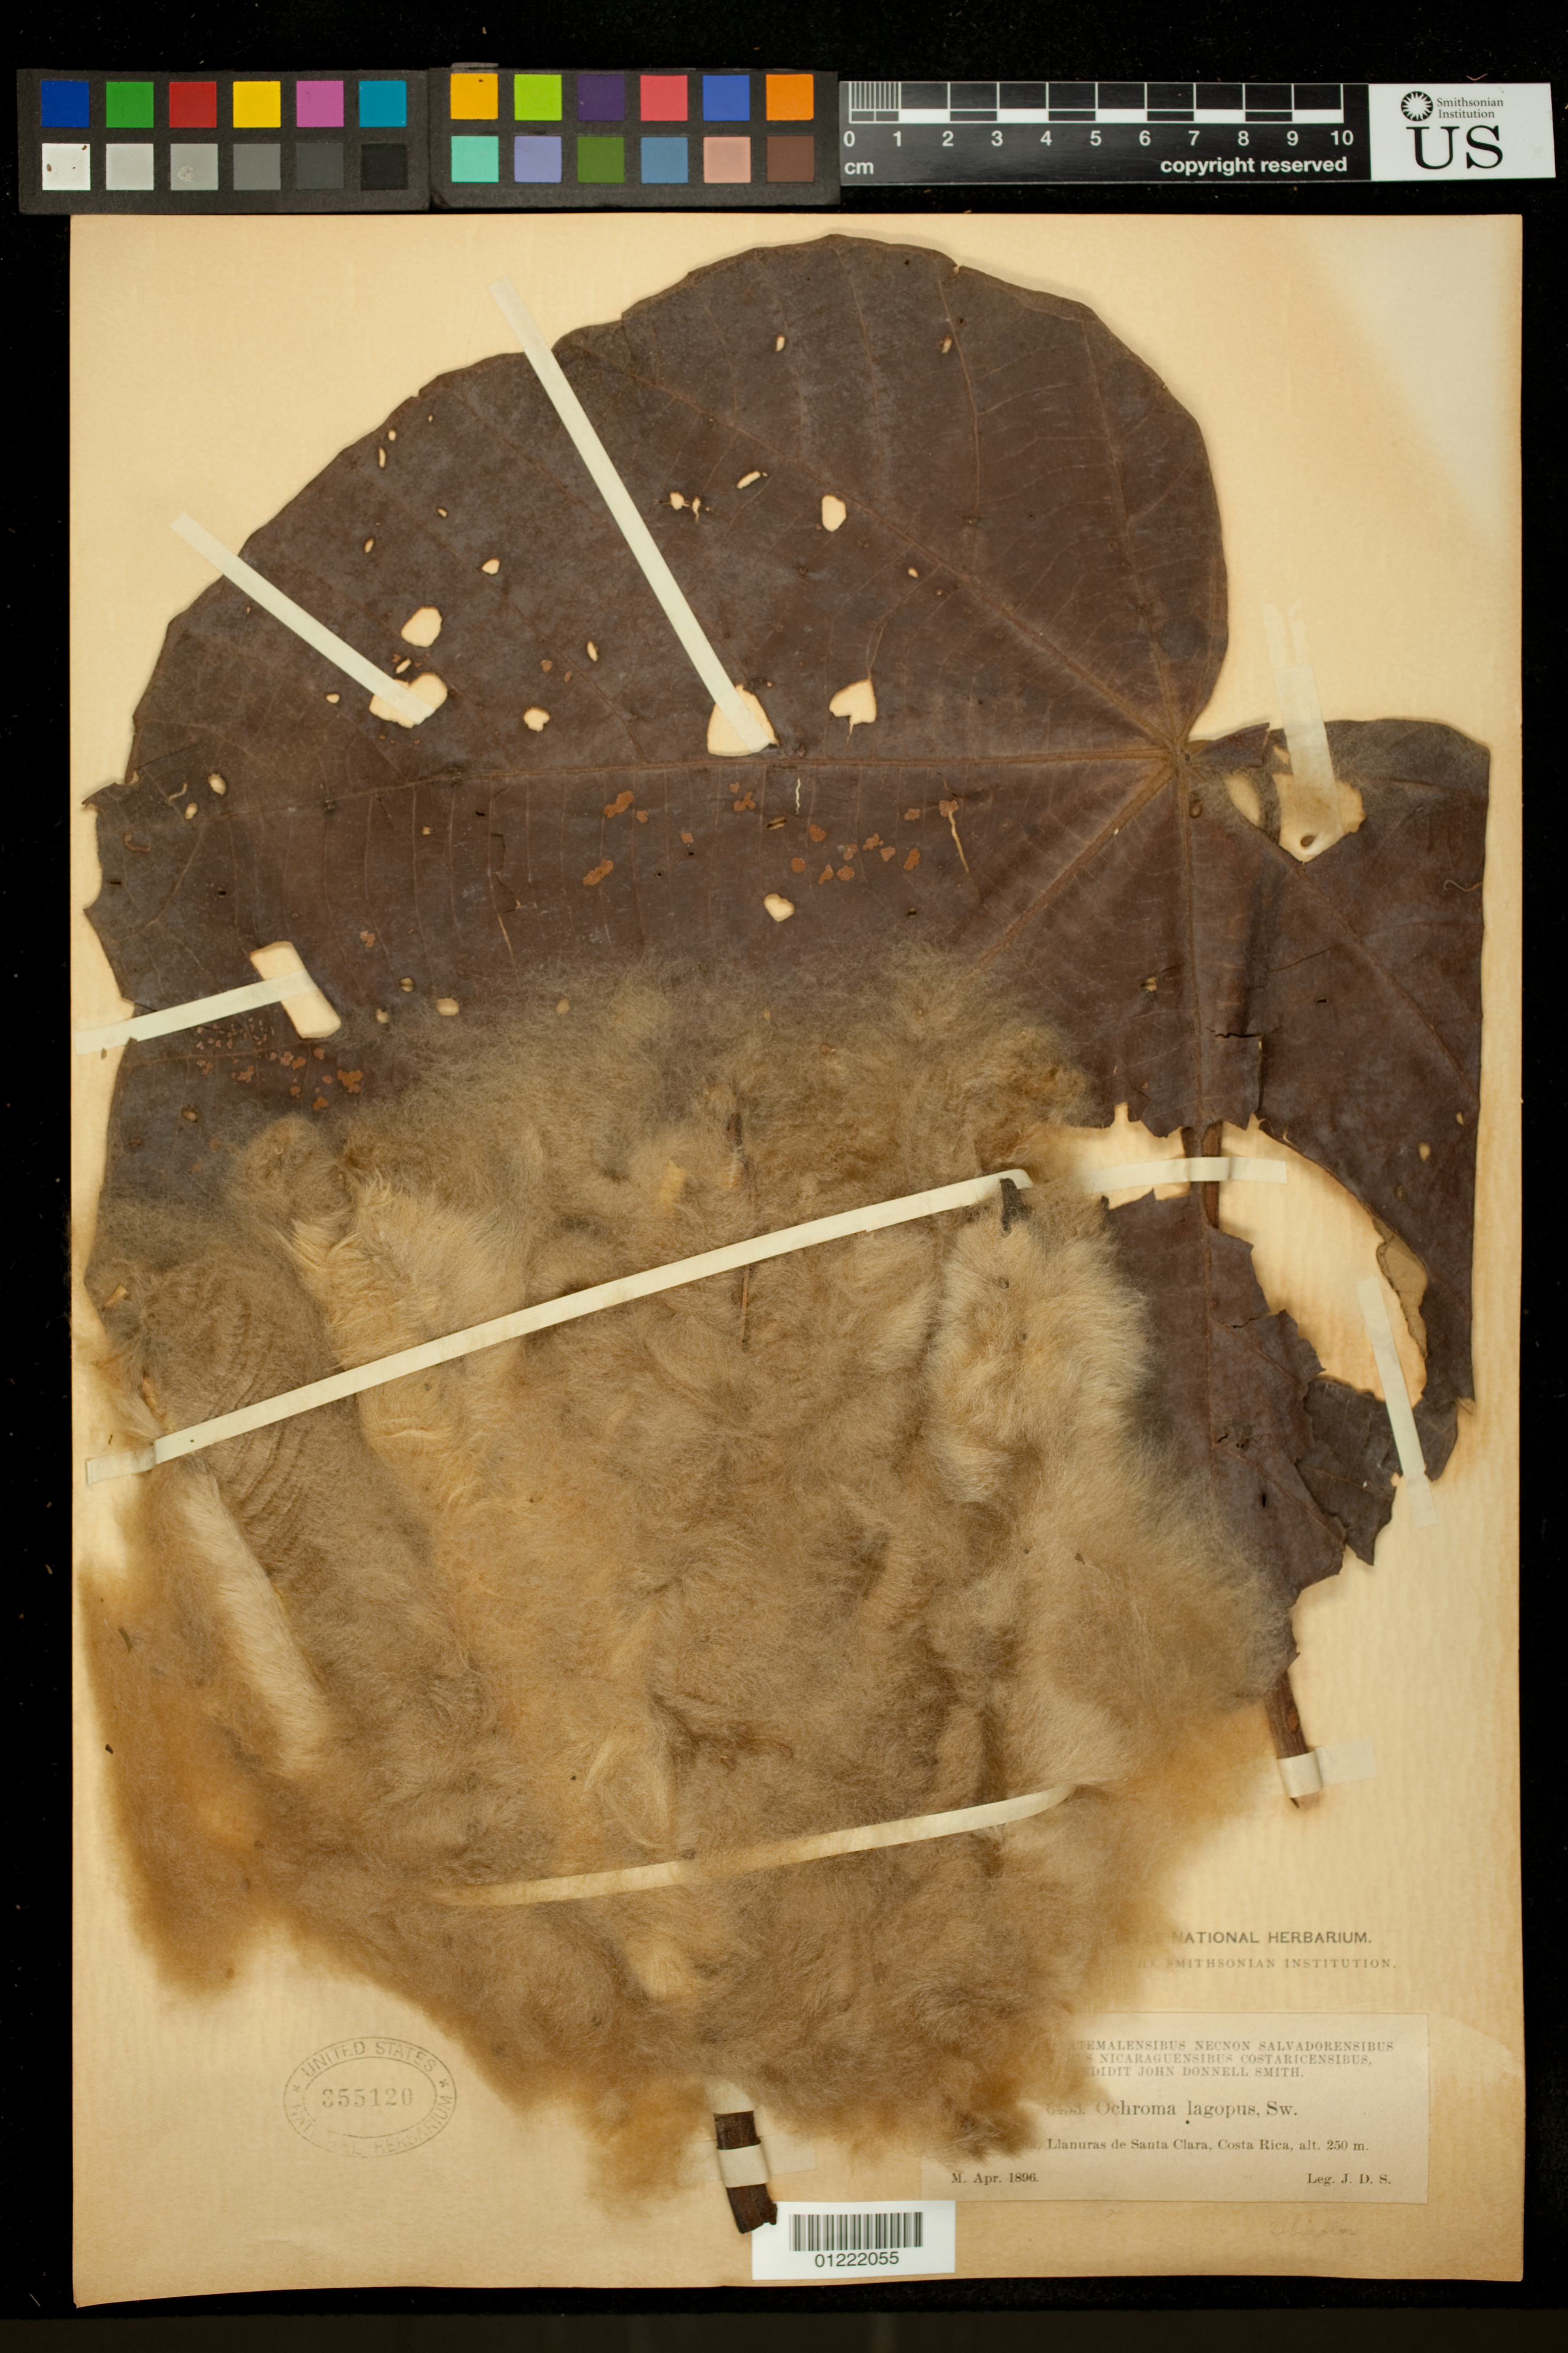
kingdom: Plantae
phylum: Tracheophyta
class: Magnoliopsida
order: Malvales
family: Malvaceae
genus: Ochroma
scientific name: Ochroma pyramidale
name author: (Cav. ex Lam.) Urb.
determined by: Dorr, L. J., (BOT), Smithsonian Institution - National Museum of Natural History (UNITED STATES)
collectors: J. Donnell Smith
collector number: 6453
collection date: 1896-04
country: Costa Rica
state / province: Limón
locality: La Emilia, Llanuras de Santa Clara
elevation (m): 250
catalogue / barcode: US 355120